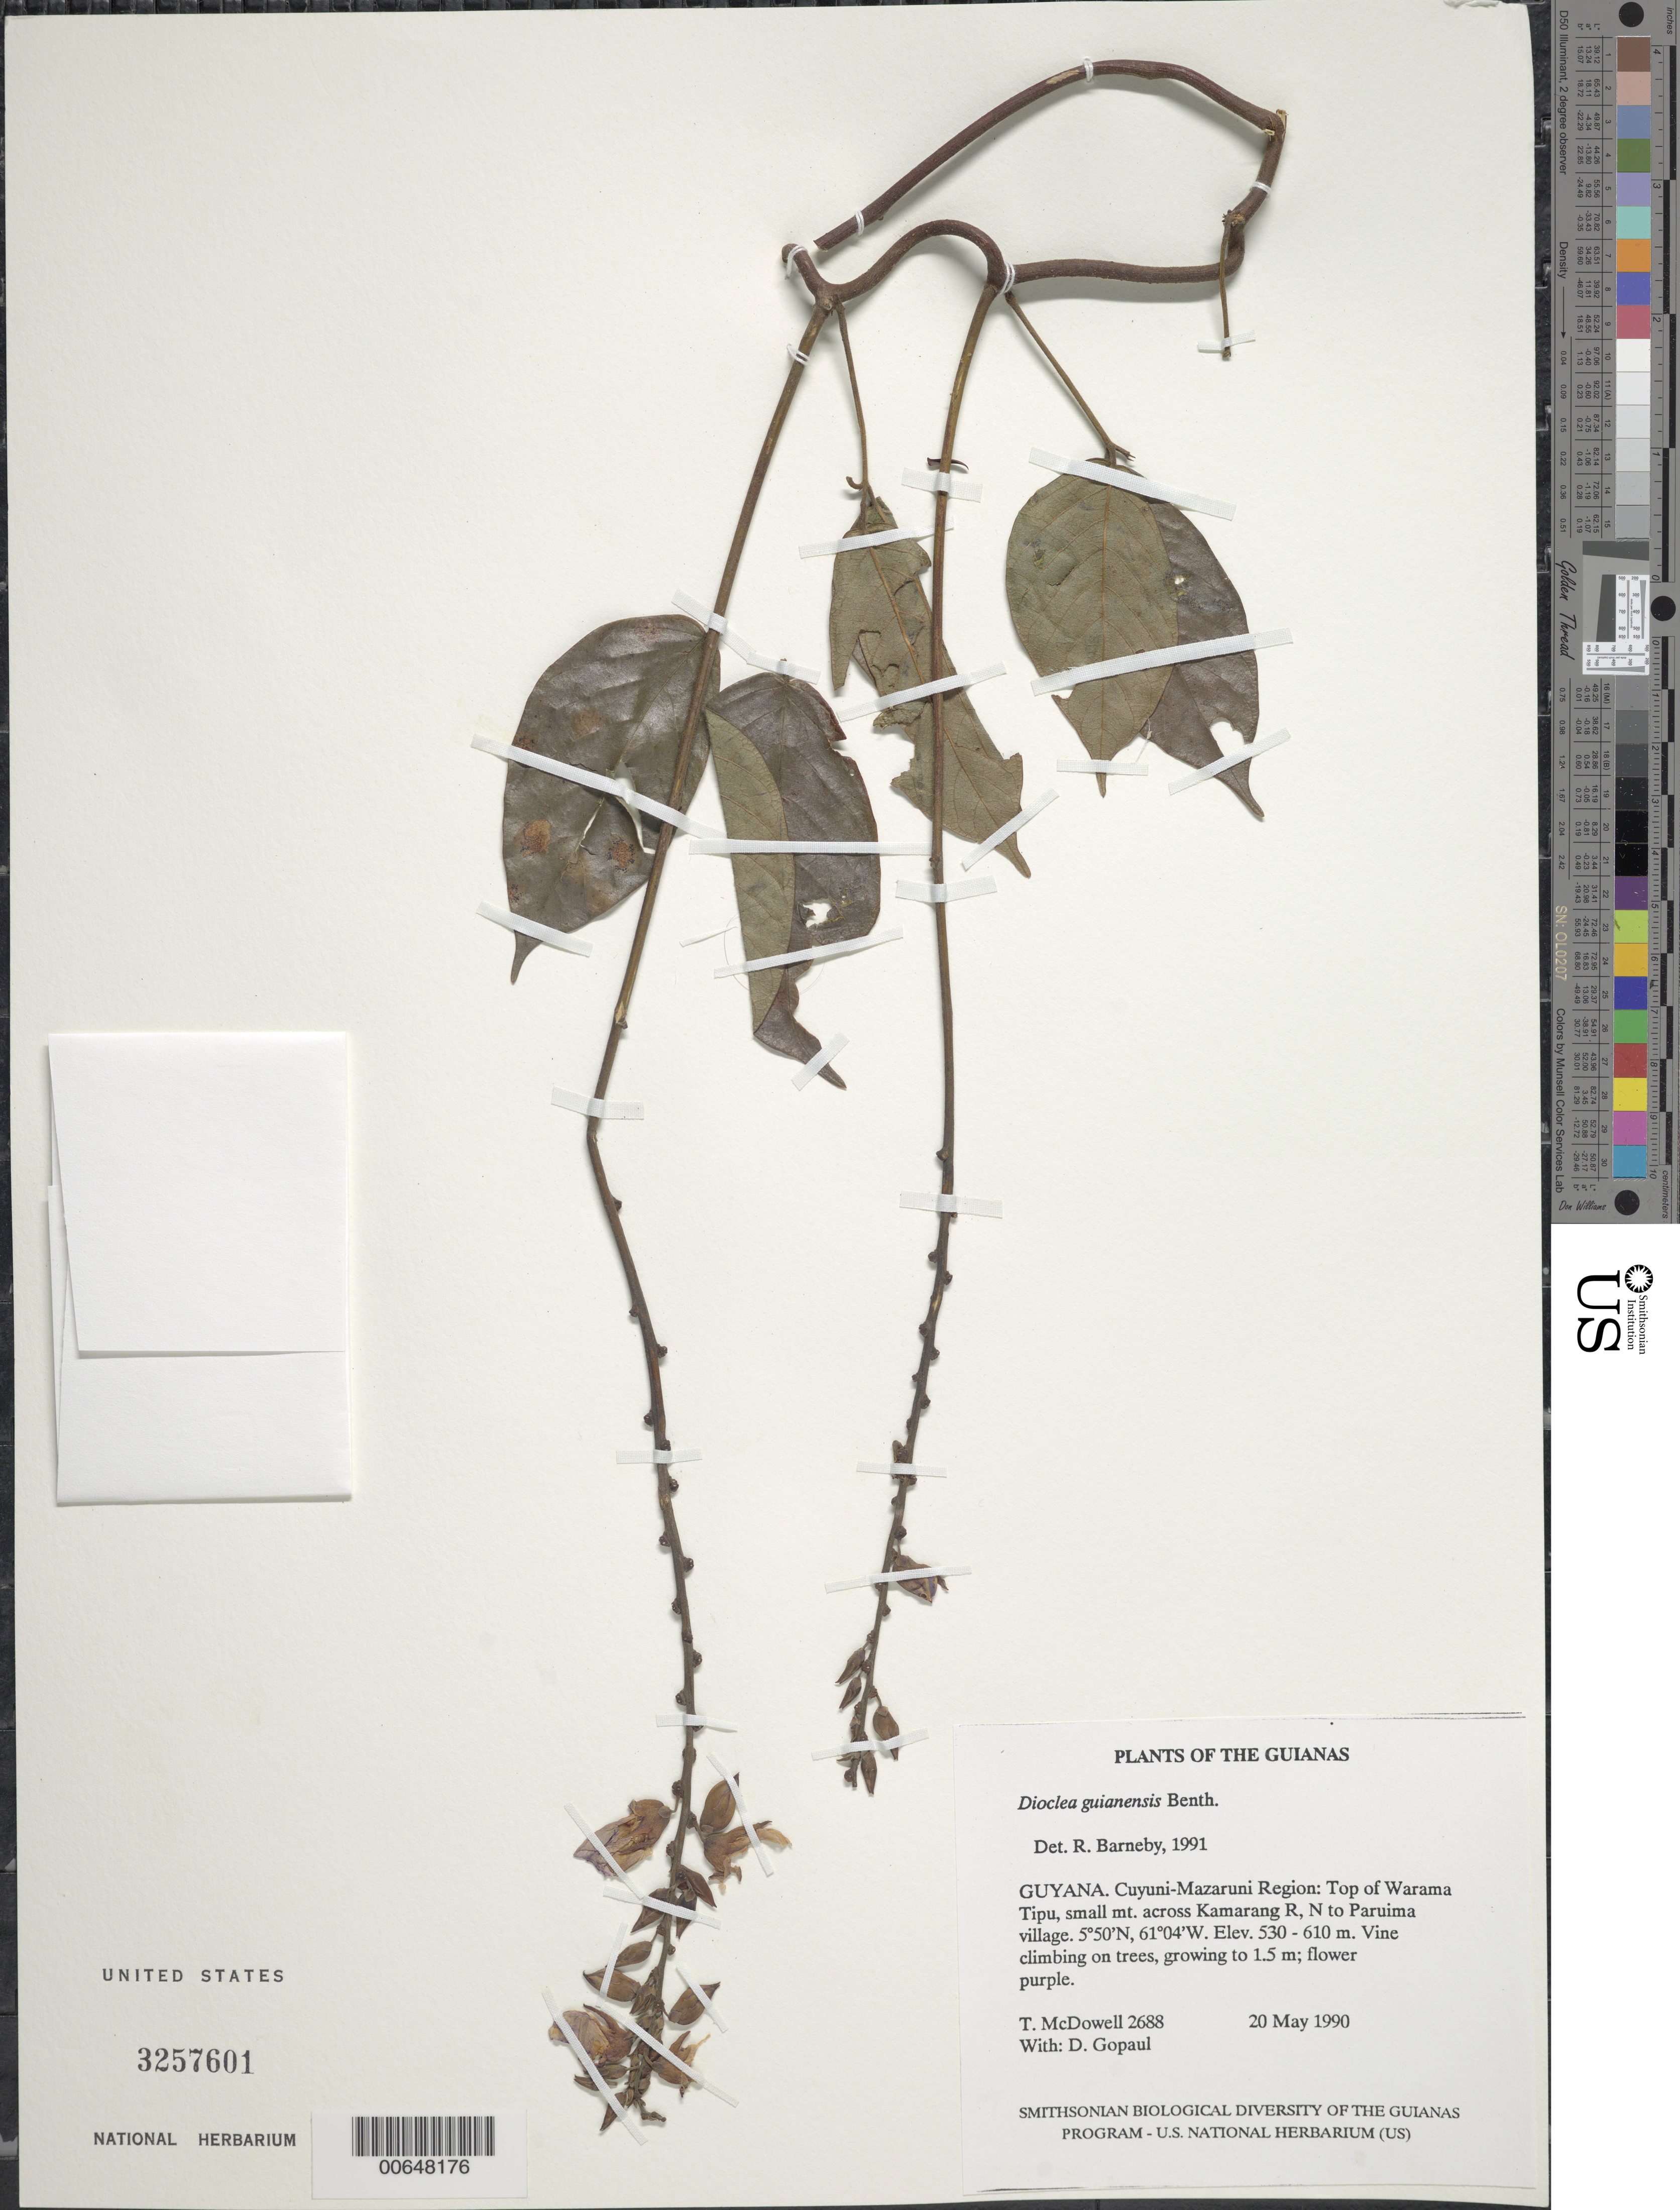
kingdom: Plantae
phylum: Tracheophyta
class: Magnoliopsida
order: Fabales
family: Fabaceae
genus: Dioclea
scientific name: Dioclea guianensis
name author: Benth.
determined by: Barneby, Rupert C., (NY)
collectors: T. McDowell & D. Gopaul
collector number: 2688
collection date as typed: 20 May 1990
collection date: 1990-05-20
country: Guyana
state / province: Cuyuni-Mazaruni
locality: Top of Warama Tipu, small mt. across Kamarang R, N of Paruima village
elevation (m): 530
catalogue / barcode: US 3257601